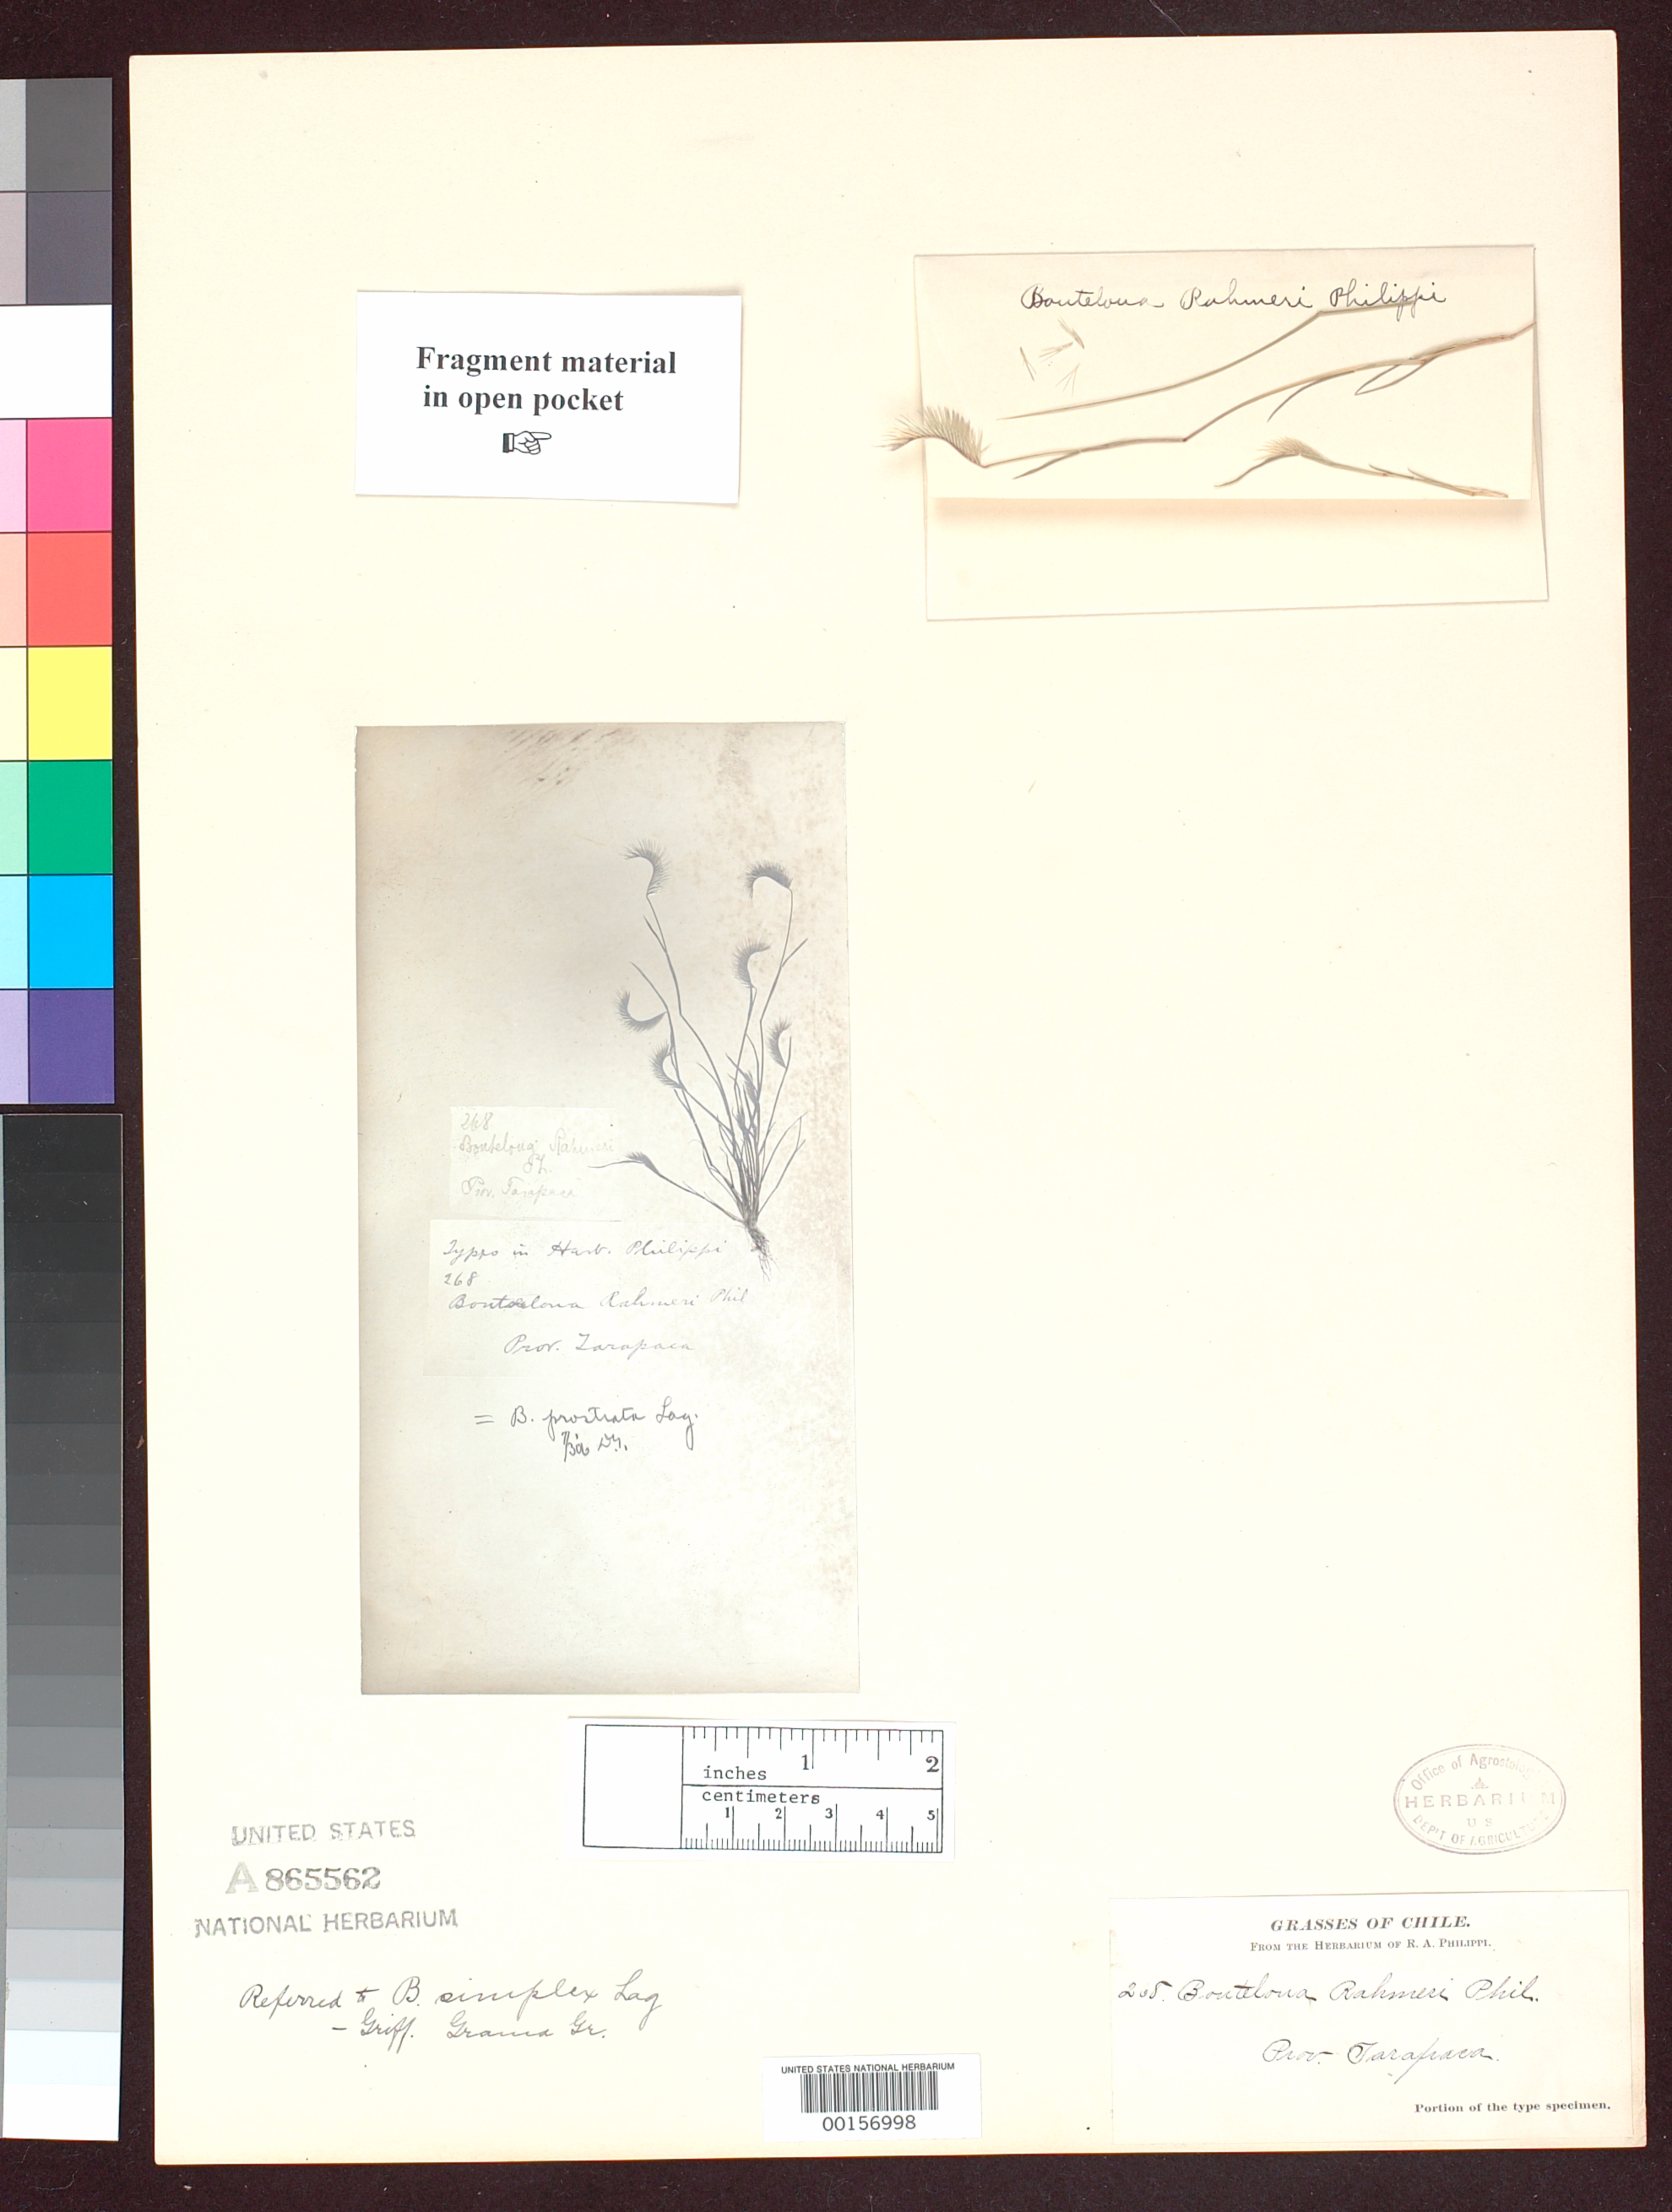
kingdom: Plantae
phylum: Tracheophyta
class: Liliopsida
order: Poales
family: Poaceae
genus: Bouteloua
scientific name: Bouteloua rahmeri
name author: Phil.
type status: Type Fragment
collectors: R. A. Philippi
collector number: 268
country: Chile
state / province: Tarapacá (I)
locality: Ad Calcalhuay Reperta.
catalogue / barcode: US 865562A